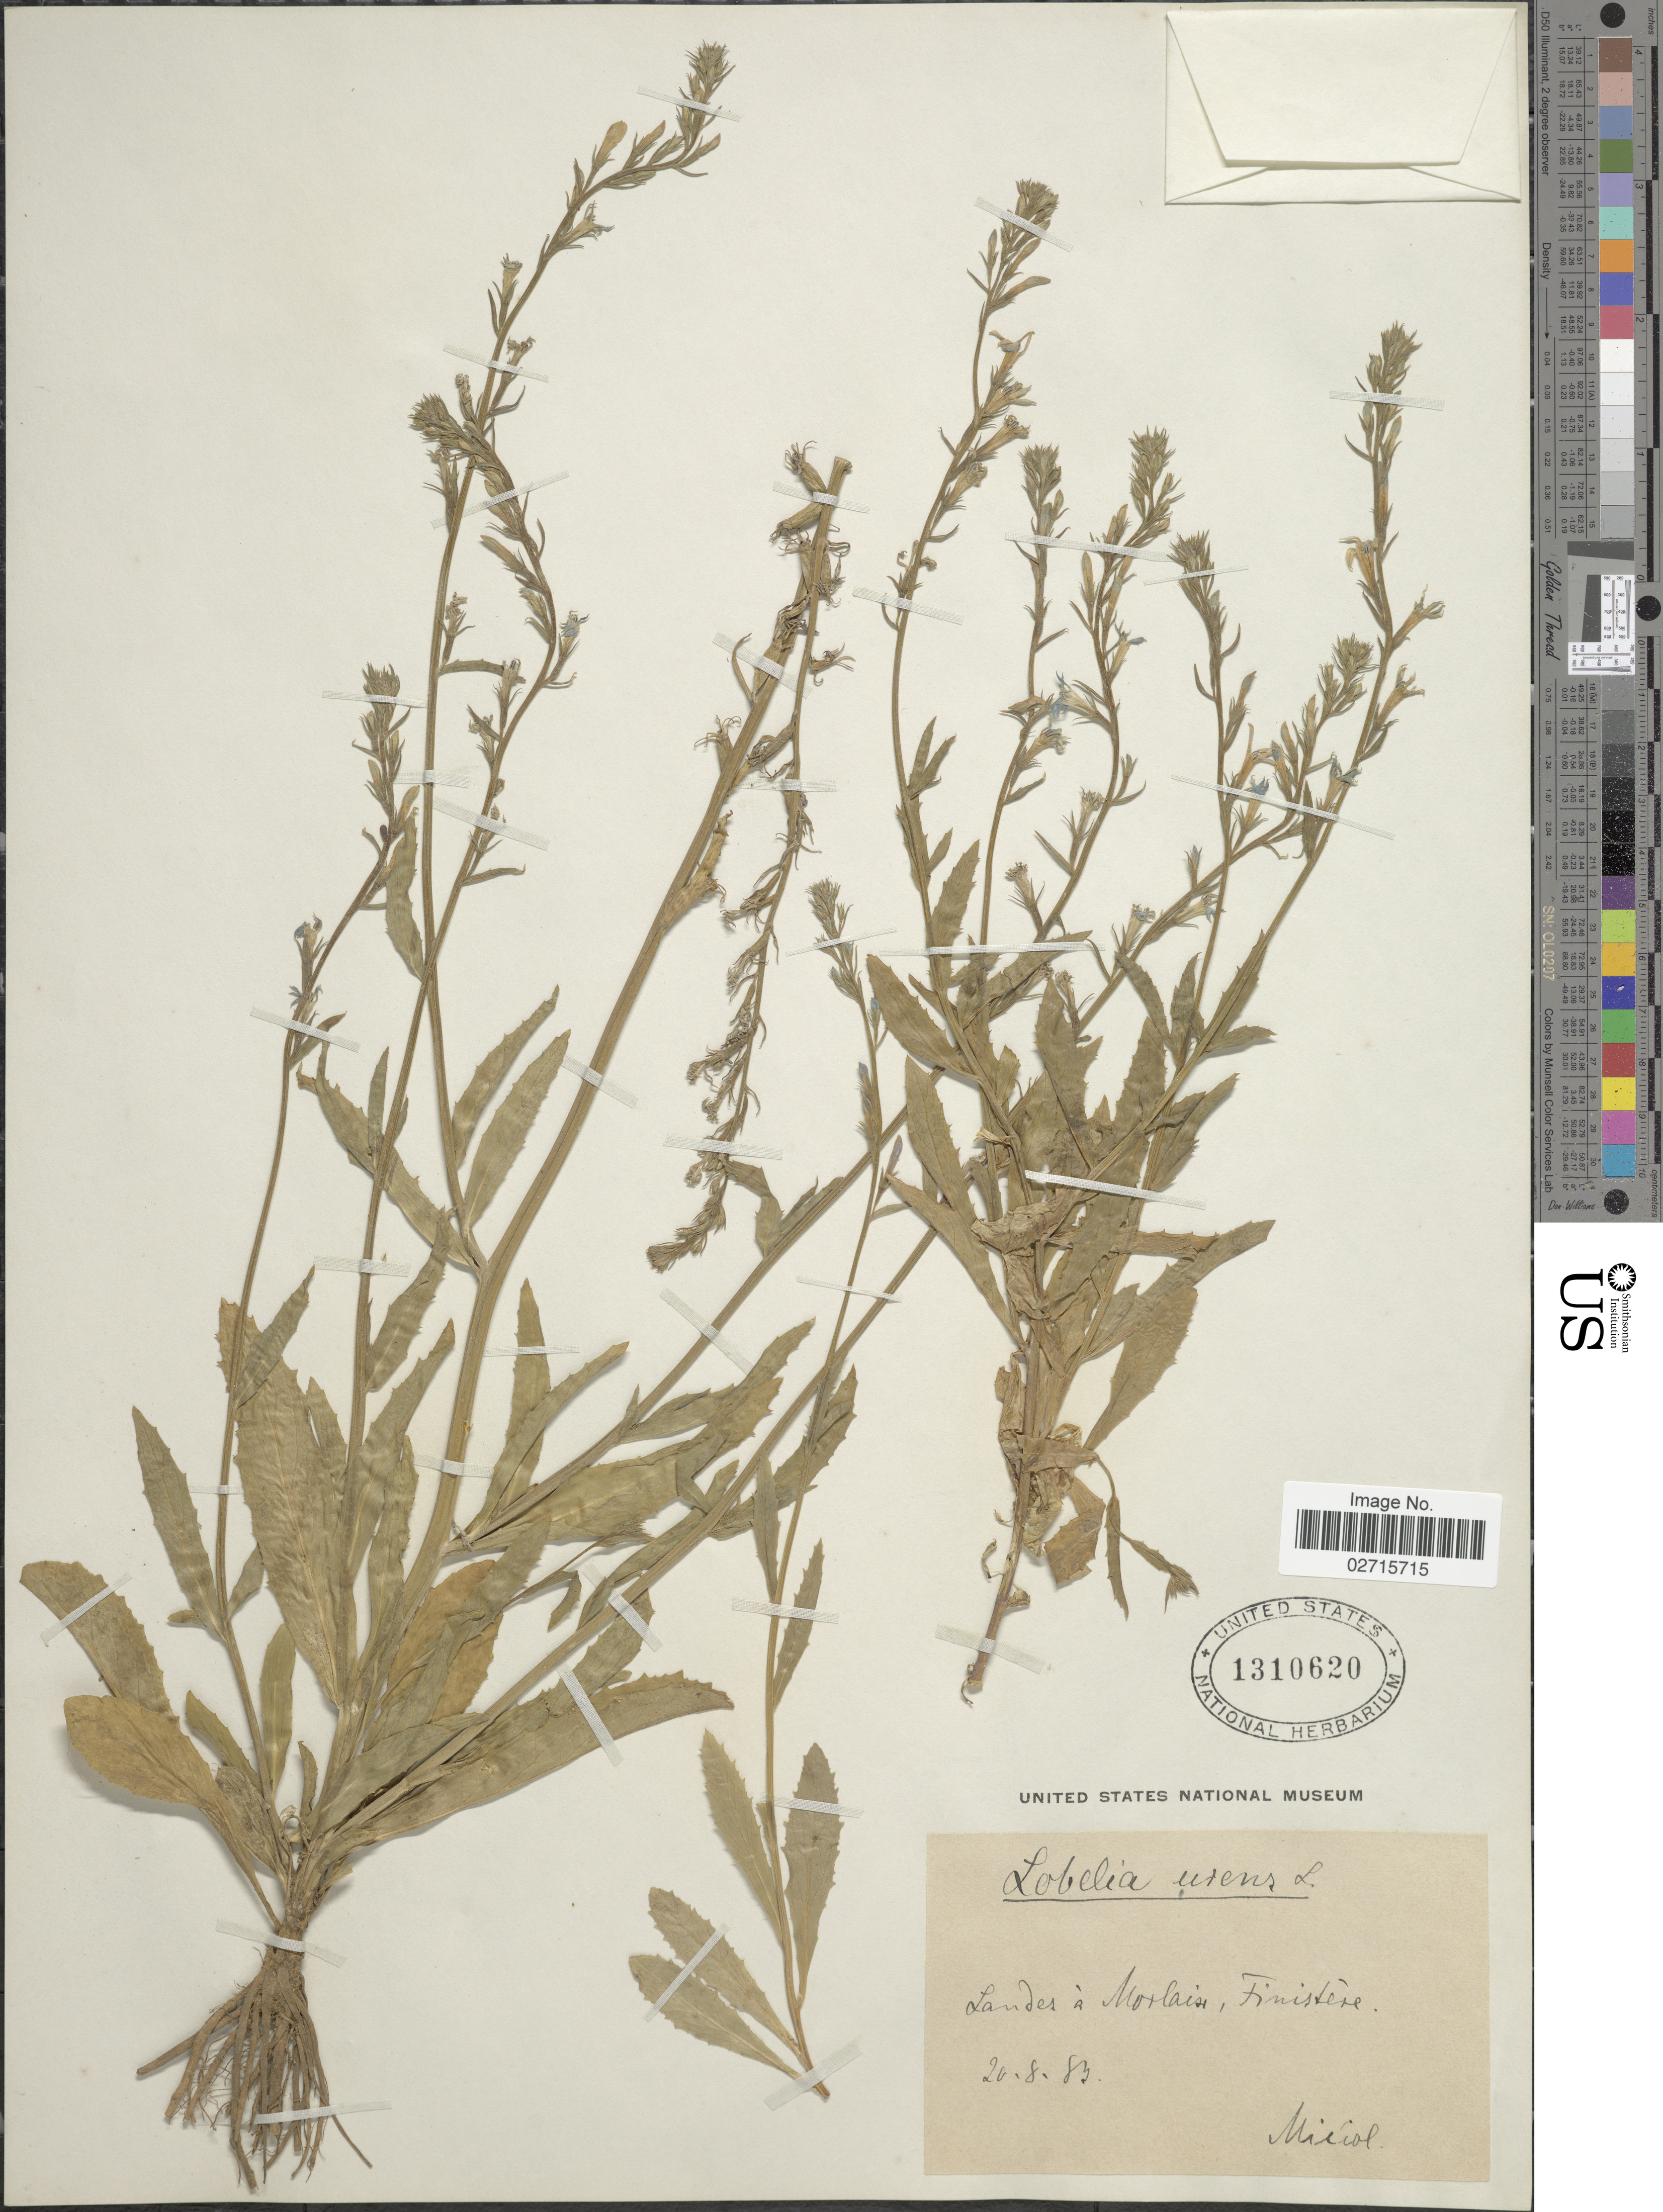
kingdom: Plantae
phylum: Tracheophyta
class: Magnoliopsida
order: Asterales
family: Campanulaceae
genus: Lobelia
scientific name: Lobelia urens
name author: L.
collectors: -. Miciol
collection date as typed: Transcribed d/m/y: 26/8/83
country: France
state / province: Bretagne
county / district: Finistère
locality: Landes a Morlaix, Finistère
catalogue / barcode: US 1310620